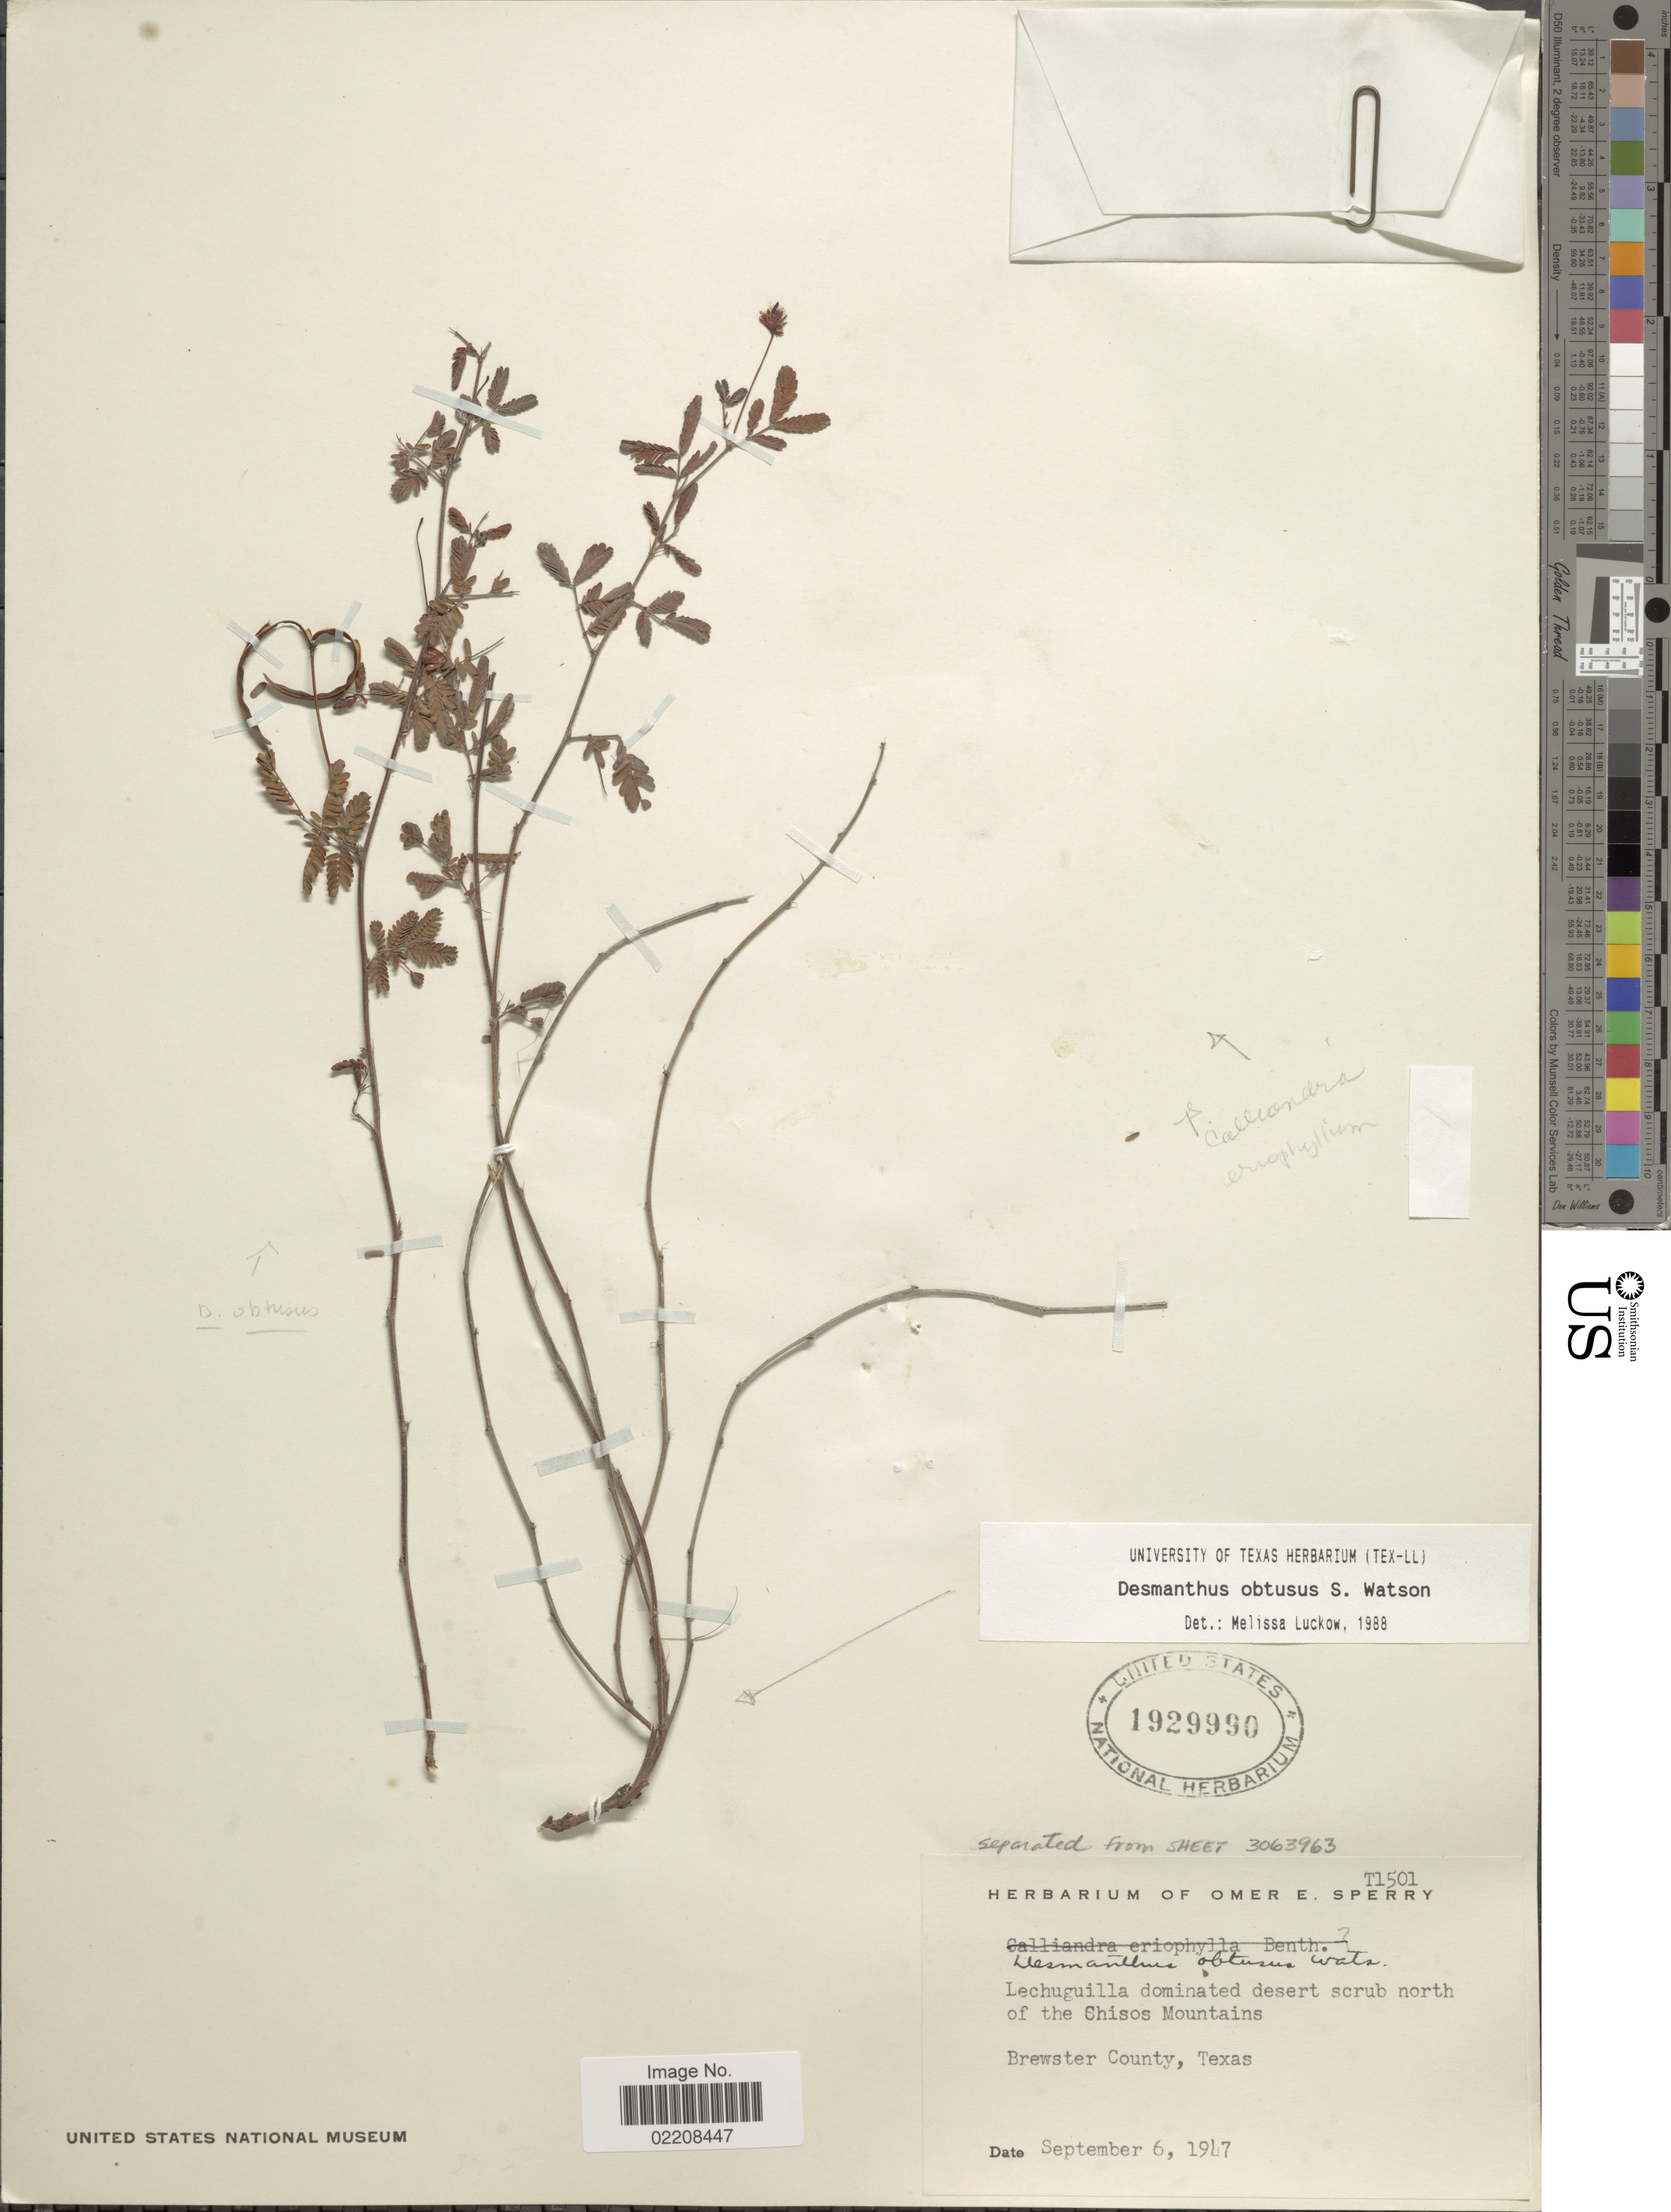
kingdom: Plantae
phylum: Tracheophyta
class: Magnoliopsida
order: Fabales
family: Fabaceae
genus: Desmanthus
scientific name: Desmanthus obtusus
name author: S. Watson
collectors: ex. herb. Omer E. Sperry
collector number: T1501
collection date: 1947-09-06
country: United States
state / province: Texas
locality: Lechuguilla dominated desert scrub north of the Chisos Mountains. Brewster County, Texas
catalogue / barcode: US 1929990